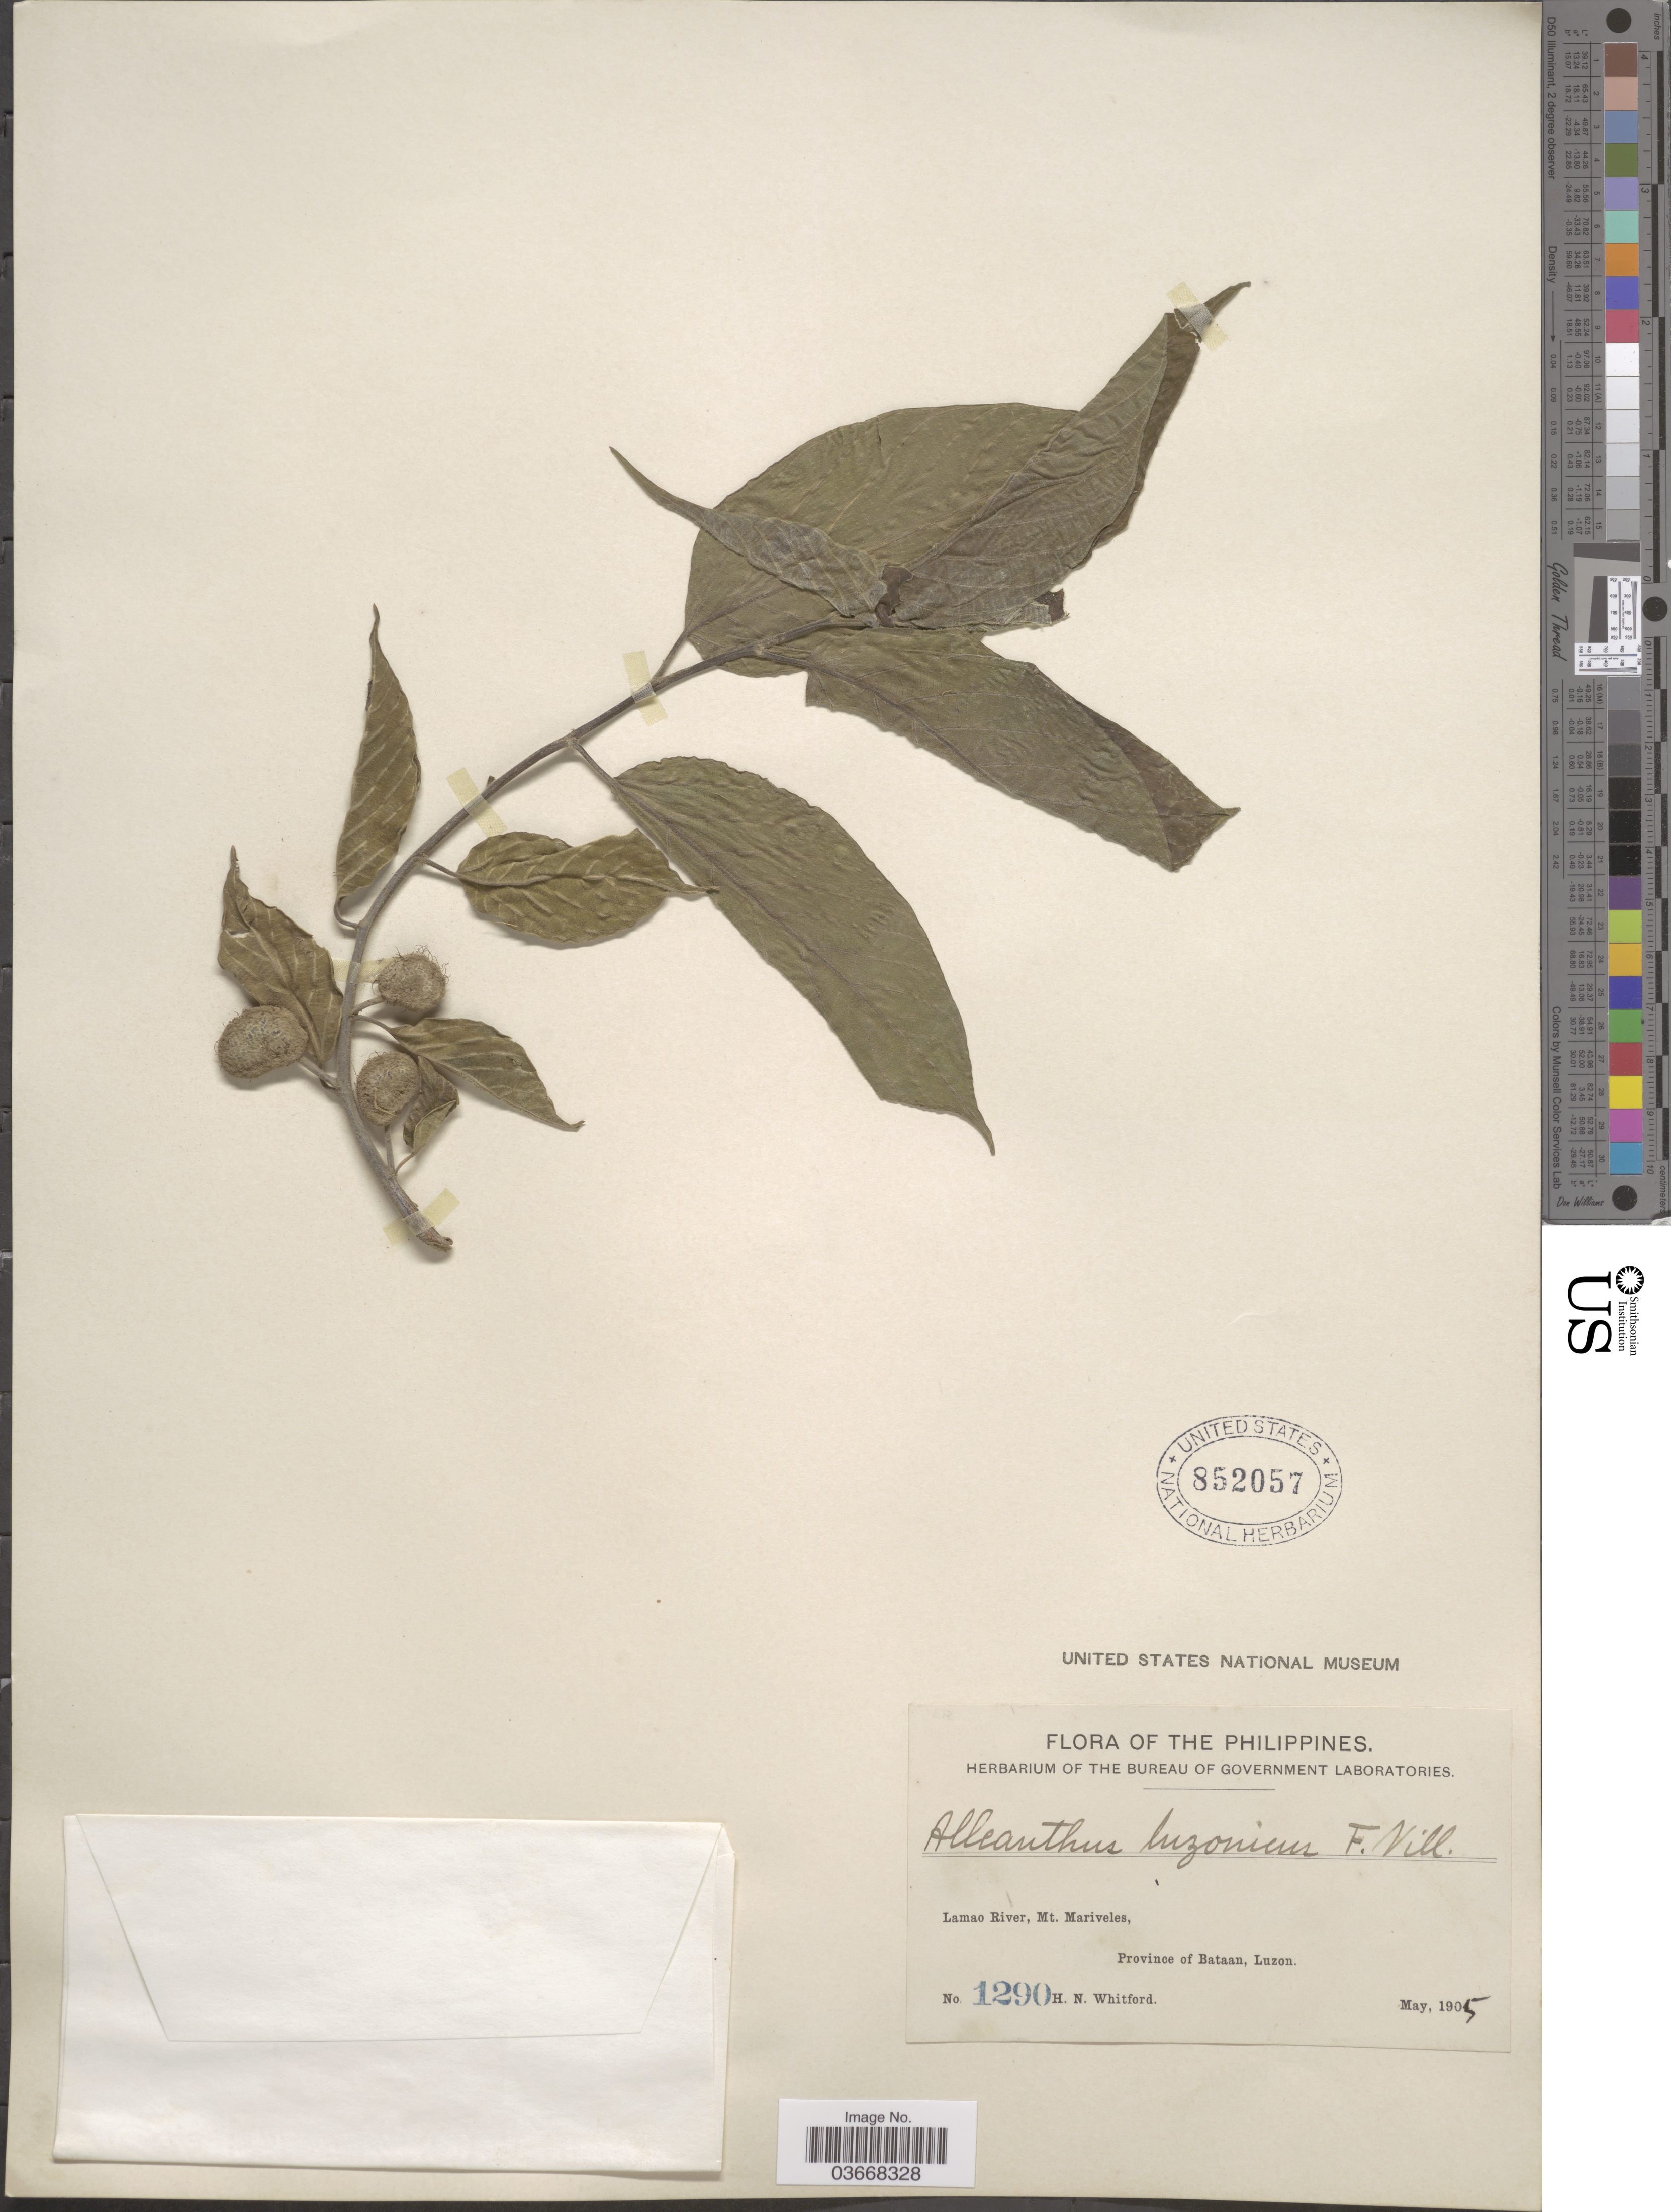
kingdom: Plantae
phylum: Tracheophyta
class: Magnoliopsida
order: Rosales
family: Moraceae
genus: Allaeanthus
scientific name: Allaeanthus luzonicus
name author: Fern.-Vill.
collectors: H. N. Whitford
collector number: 1290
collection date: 1905-05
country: Philippines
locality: Lamao River, Mt. Mariveles, Province of Bataan, Luzon.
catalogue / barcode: US 852057